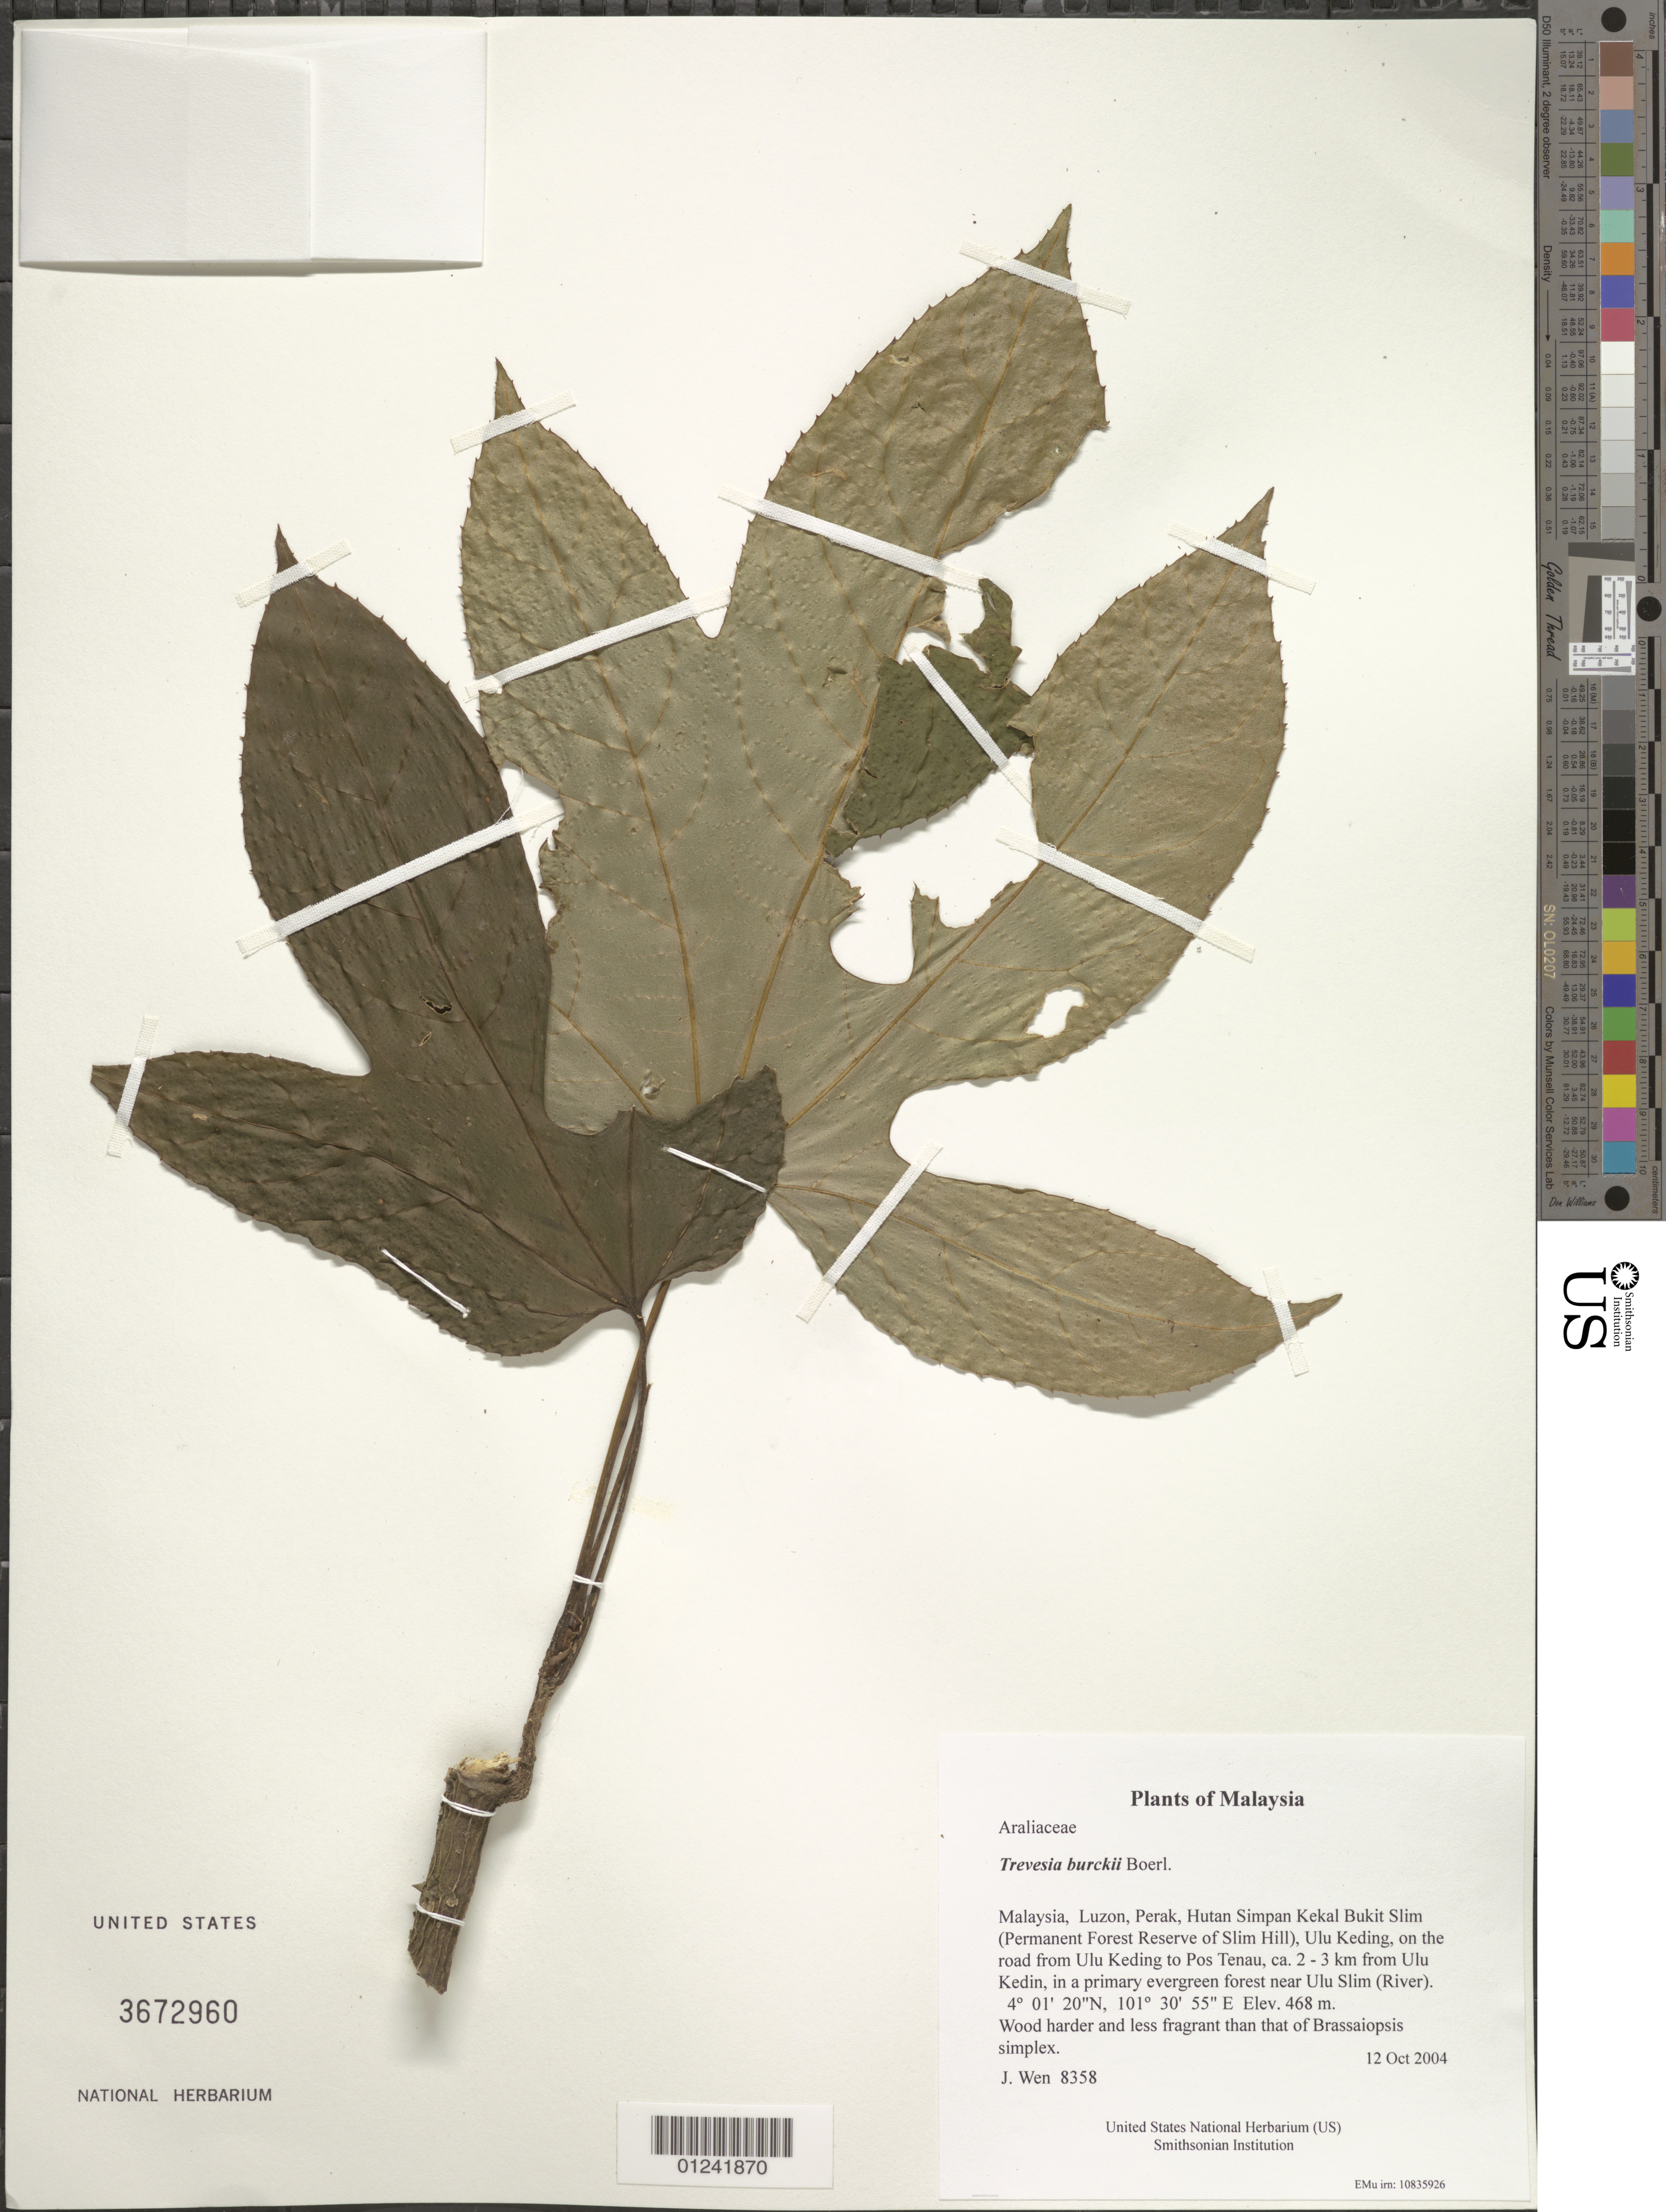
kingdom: Plantae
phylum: Tracheophyta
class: Magnoliopsida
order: Apiales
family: Araliaceae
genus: Trevesia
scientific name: Trevesia burckii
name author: Boerl.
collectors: J. Wen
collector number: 8358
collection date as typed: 12 Oct 2004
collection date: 2004-10-12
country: Malaysia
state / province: Perak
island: Luzon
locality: Hutan Simpan Kekal Bukit Slim (Permanent Forest Reserve of Slim Hill), Ulu Keding, on the road from Ulu Keding to Pos Tenau, ca. 2 - 3 km from Ulu Kedin, in a primary evergreen forest near Ulu Slim (River).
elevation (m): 468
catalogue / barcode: US 3672960